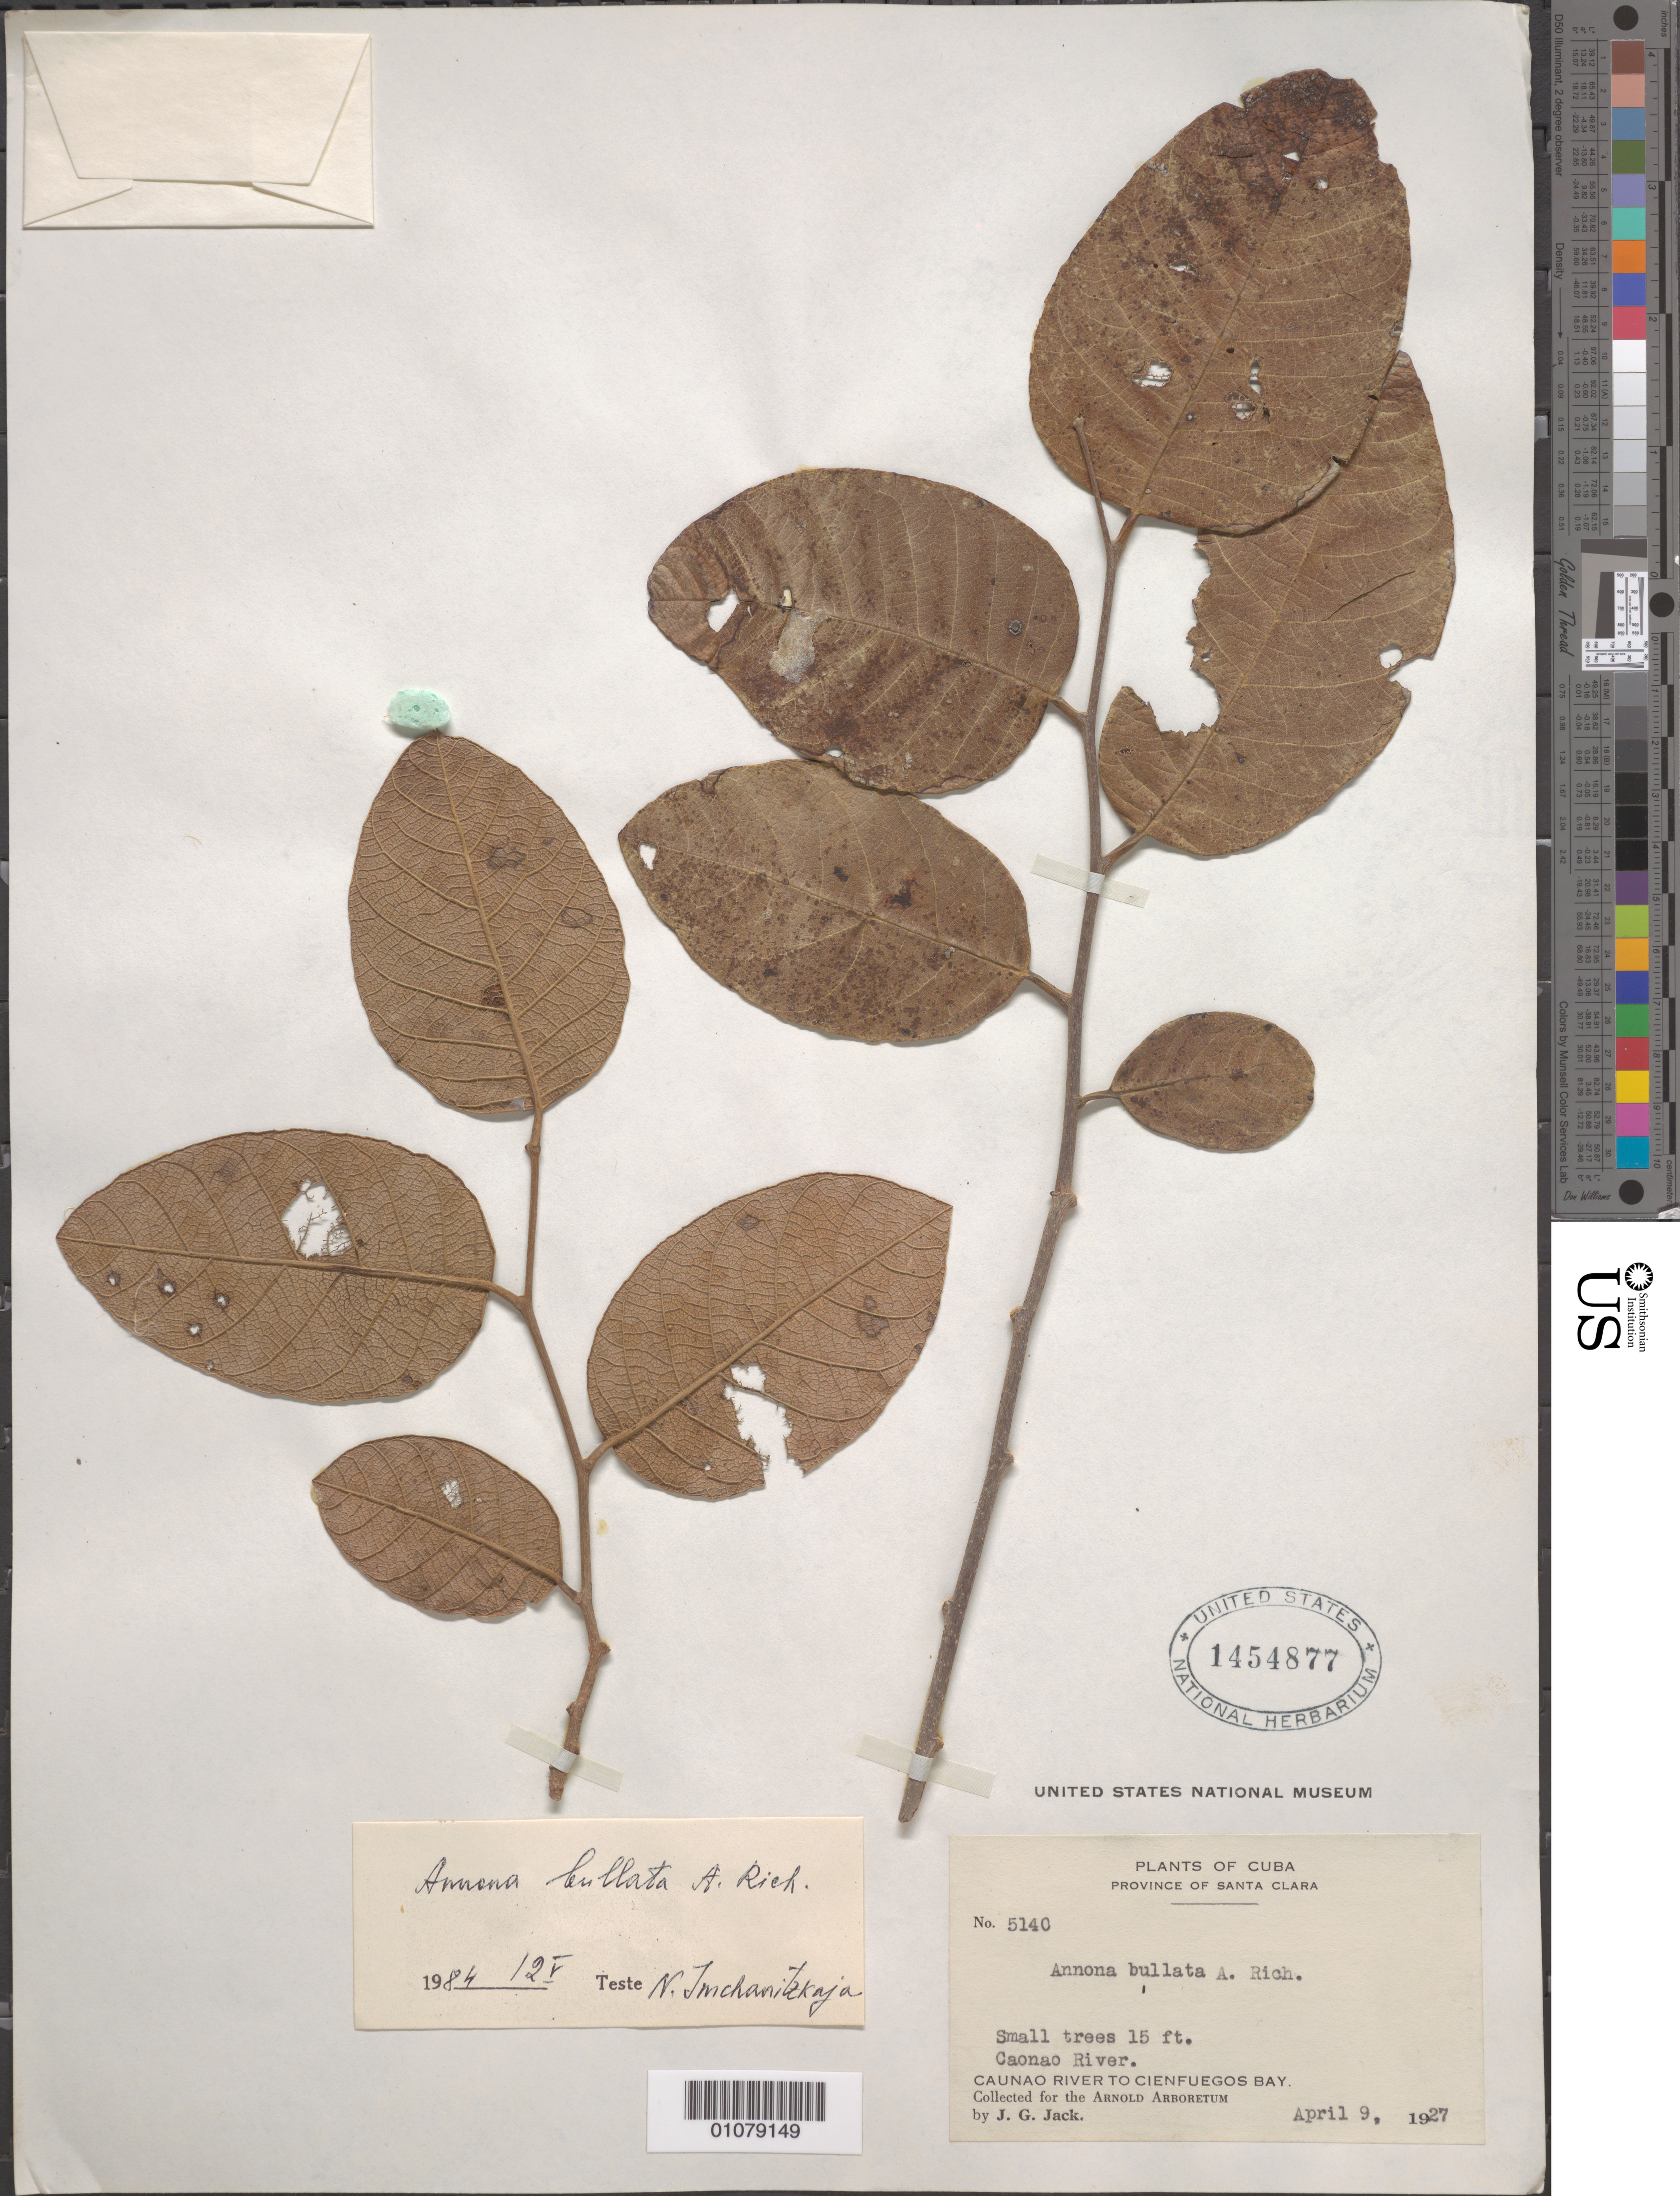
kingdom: Plantae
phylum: Tracheophyta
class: Magnoliopsida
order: Magnoliales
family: Annonaceae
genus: Annona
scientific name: Annona bullata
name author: A. Rich.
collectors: J. G. Jack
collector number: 5140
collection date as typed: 09 Apr 1927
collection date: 1927-04-09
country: Cuba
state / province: Cienfuegos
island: Cuba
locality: Province of Santa Clara Caunao River Caunao River to Cienfuegos Bay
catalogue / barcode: US 1454877